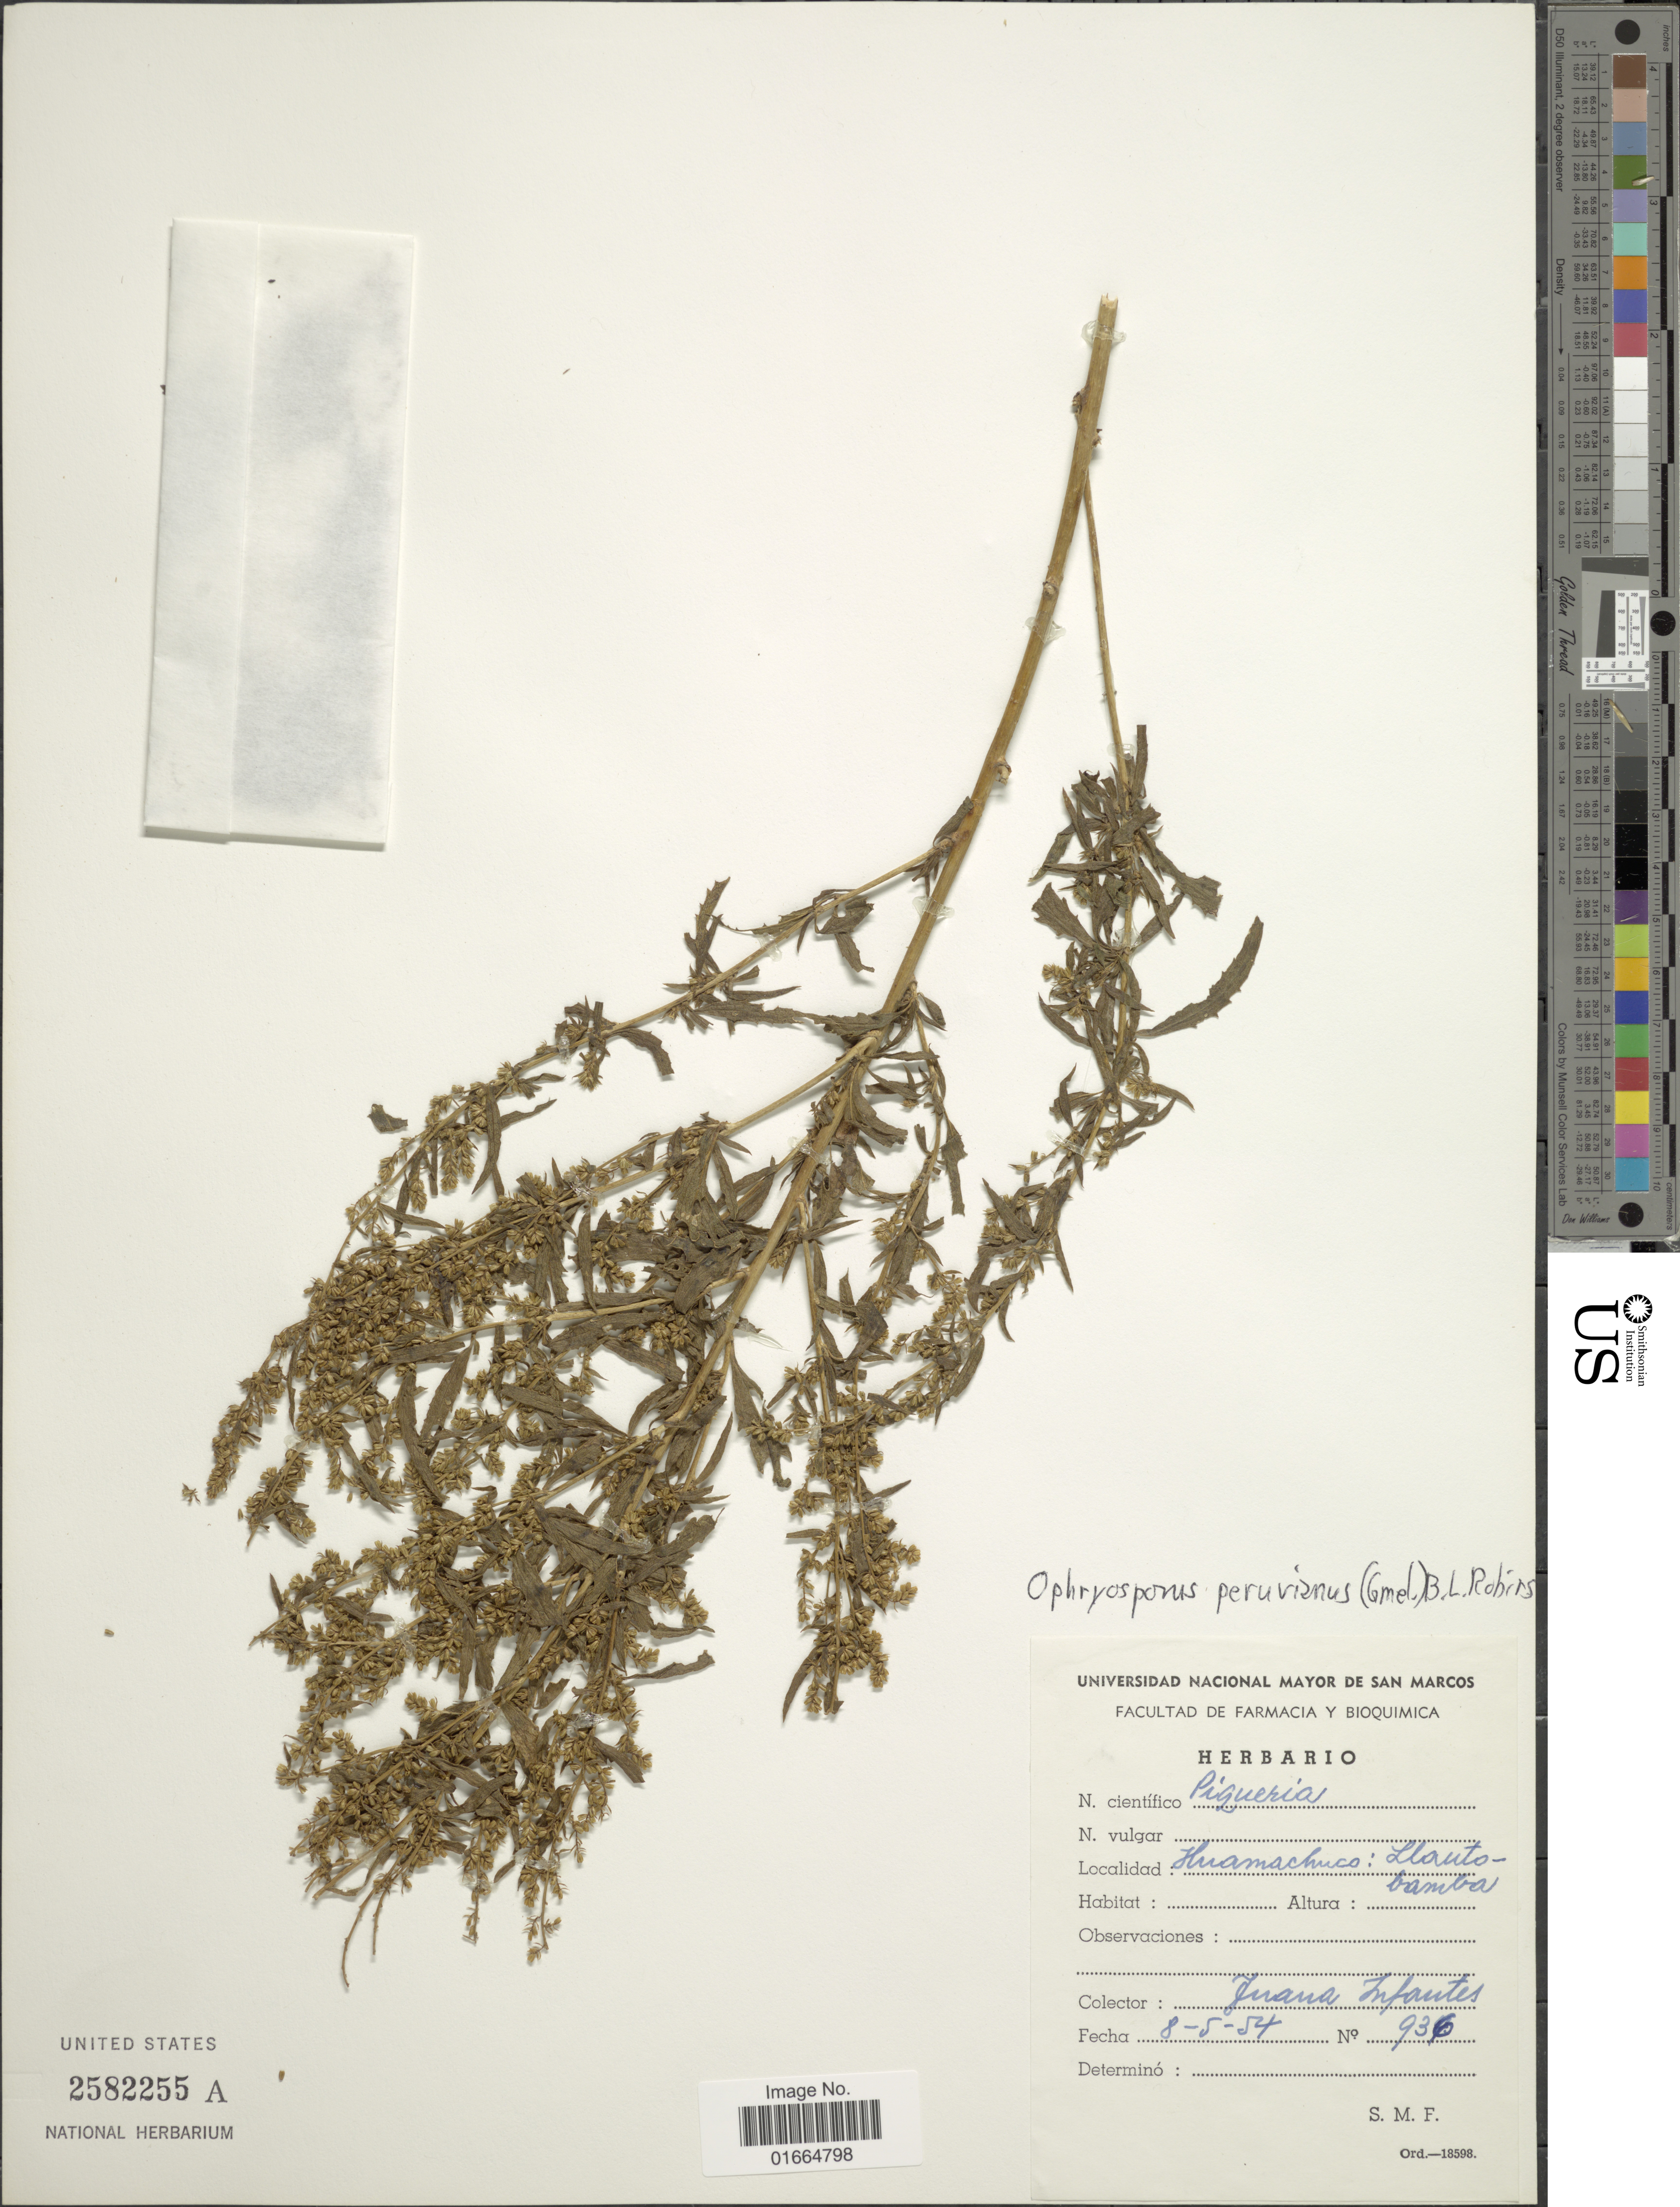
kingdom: Plantae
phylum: Tracheophyta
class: Magnoliopsida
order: Asterales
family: Asteraceae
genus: Ophryosporus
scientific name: Ophryosporus peruvianus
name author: (J.F. Gmel.) R.M. King & H. Rob.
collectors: J. Infantes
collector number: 936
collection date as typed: Transcribed d/m/y: 8/5/54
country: Peru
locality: Huamachuco: Llanto-bamba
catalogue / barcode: US 2582255A